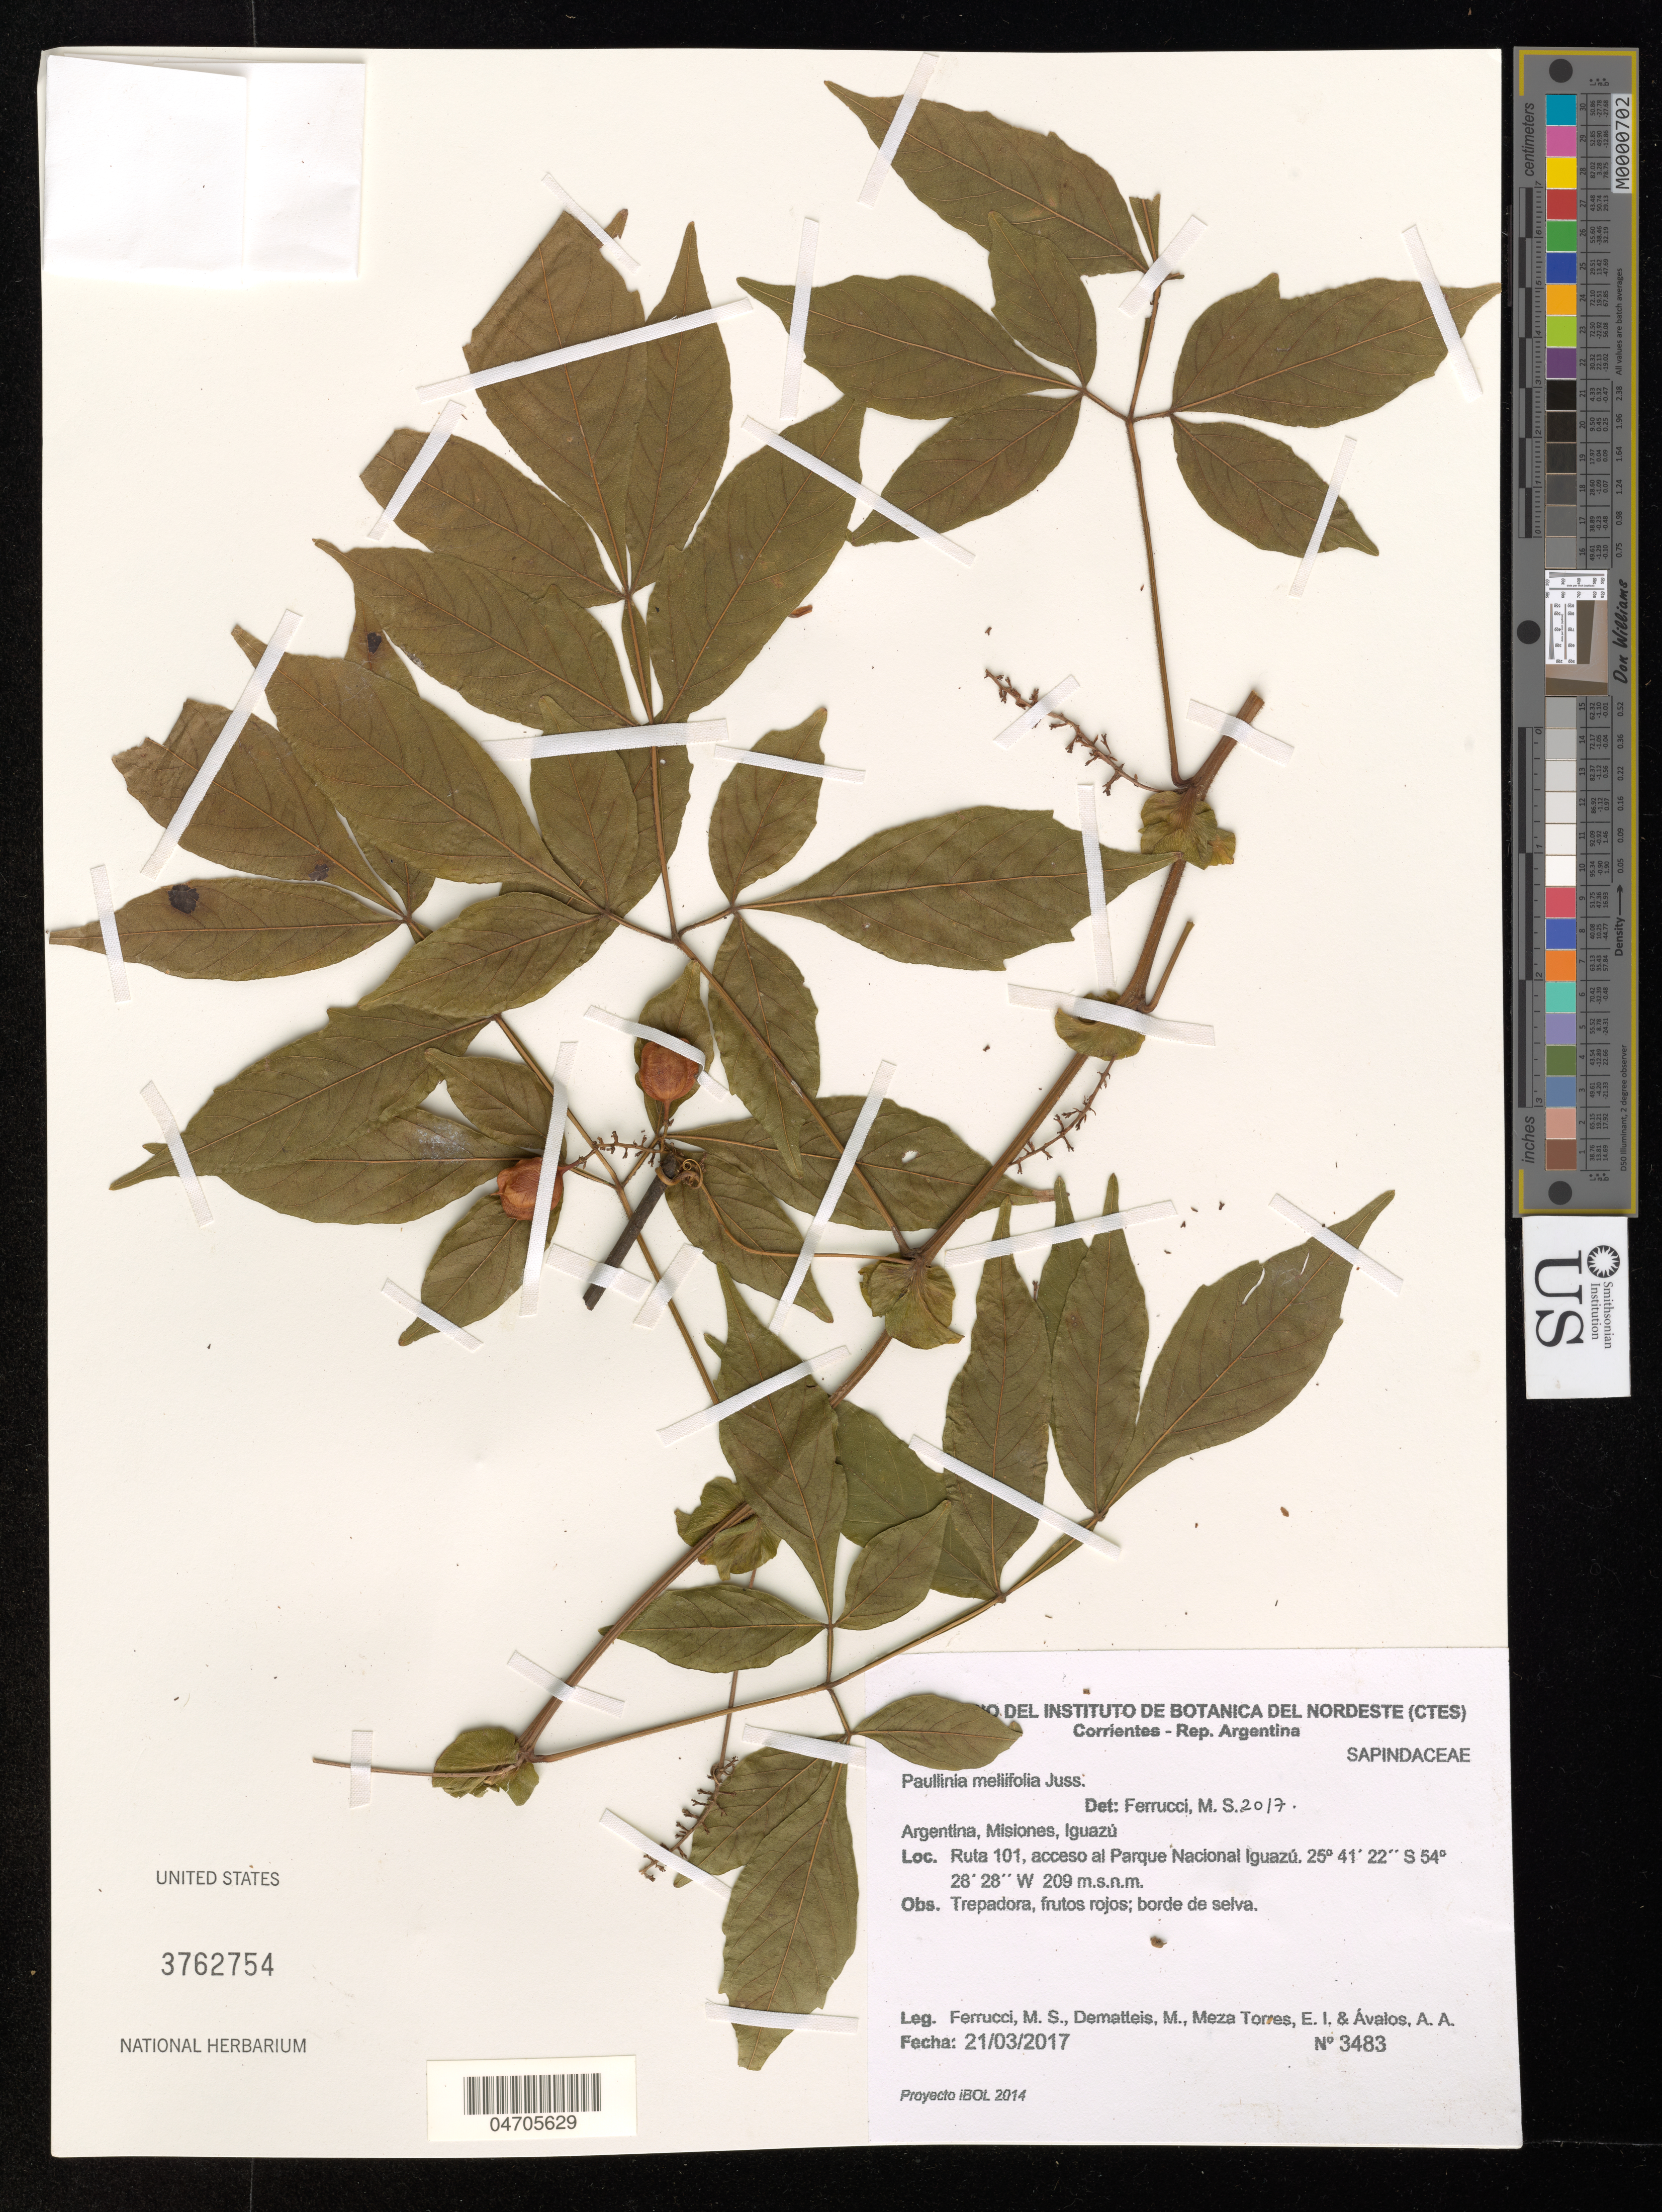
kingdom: Plantae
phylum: Tracheophyta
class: Magnoliopsida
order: Sapindales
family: Sapindaceae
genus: Paullinia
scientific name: Paullinia meliifolia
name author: Juss.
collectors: M. S. Ferrucci, M. Dematteis, E. I. Meza Torres & A. Avalos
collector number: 3483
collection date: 2017-03-21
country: Argentina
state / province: Misiones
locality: Iguazú. Ruta 101, acceso al Parque Nacional Iguazú.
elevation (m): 209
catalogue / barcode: US 3762754